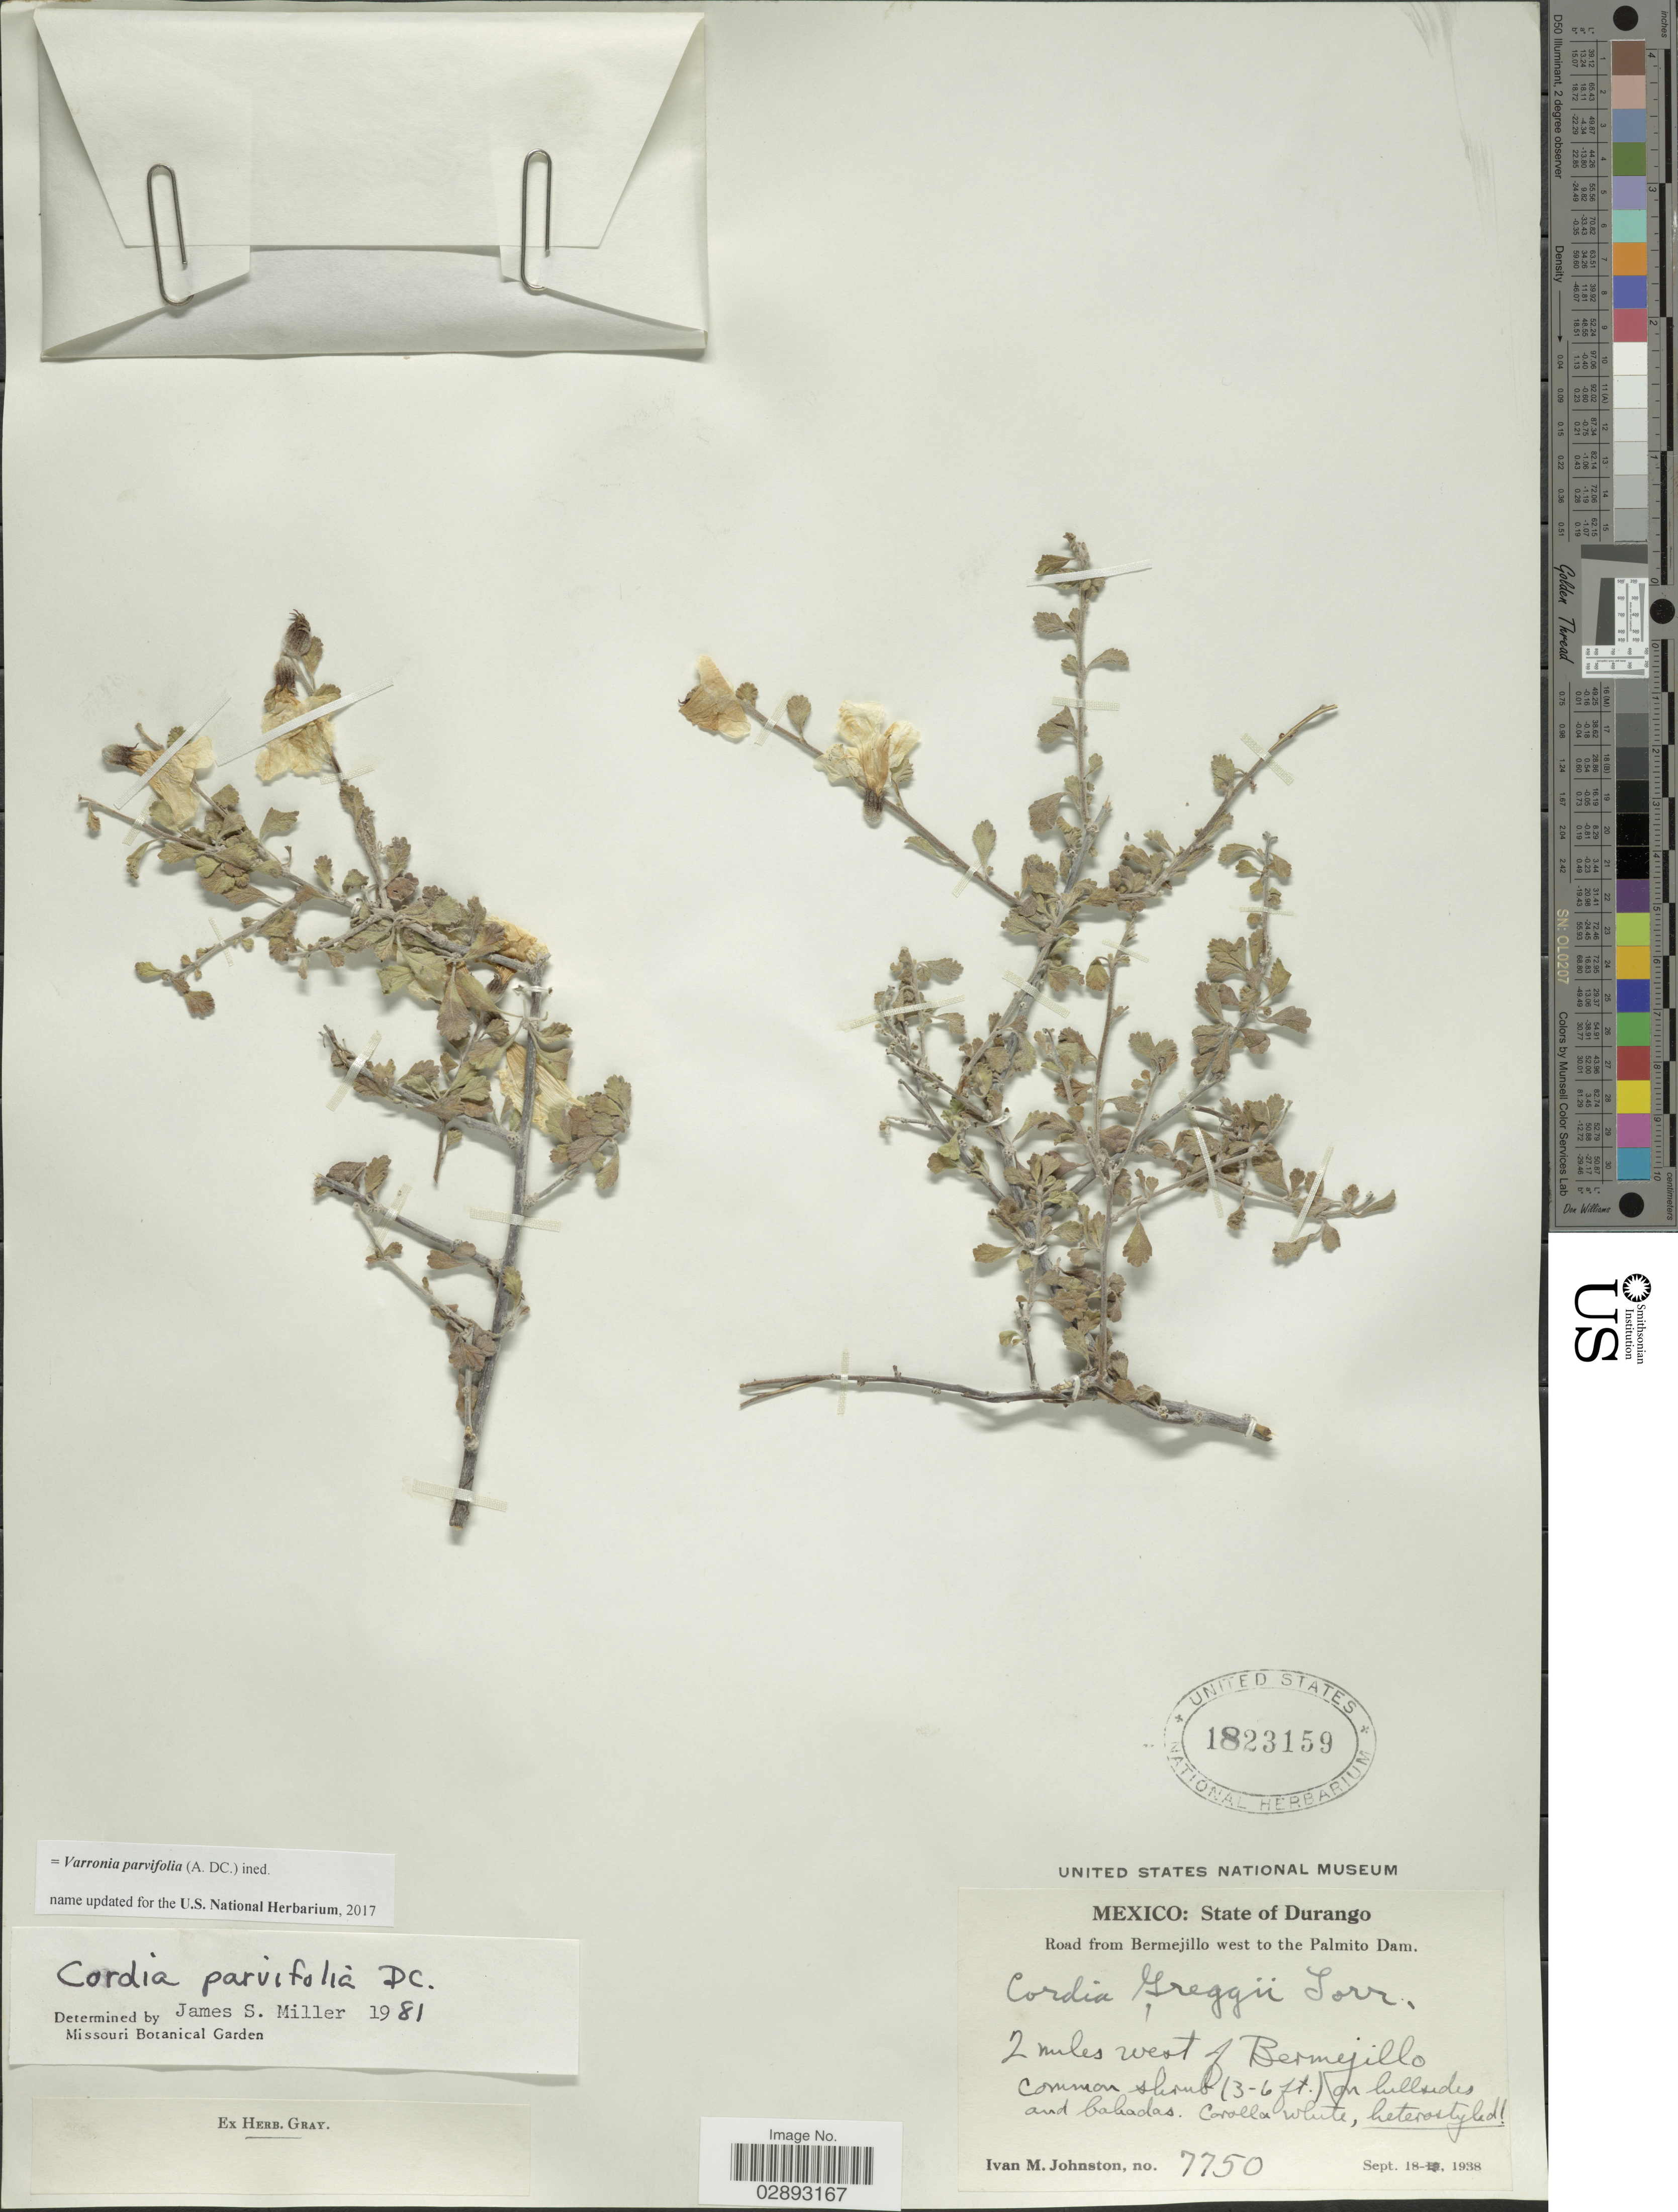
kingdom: Plantae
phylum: Tracheophyta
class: Magnoliopsida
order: Boraginales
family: Cordiaceae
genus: Varronia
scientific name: Varronia parvifolia (A. DC.) ined.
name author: (A. DC.)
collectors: I.M. Johnston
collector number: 7750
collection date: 1938-09-18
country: Mexico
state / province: Durango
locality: State of Durango. Road from Bermejillo west to the Palmito Dam. 2 miles west of Bermejillo.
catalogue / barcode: US 1823159